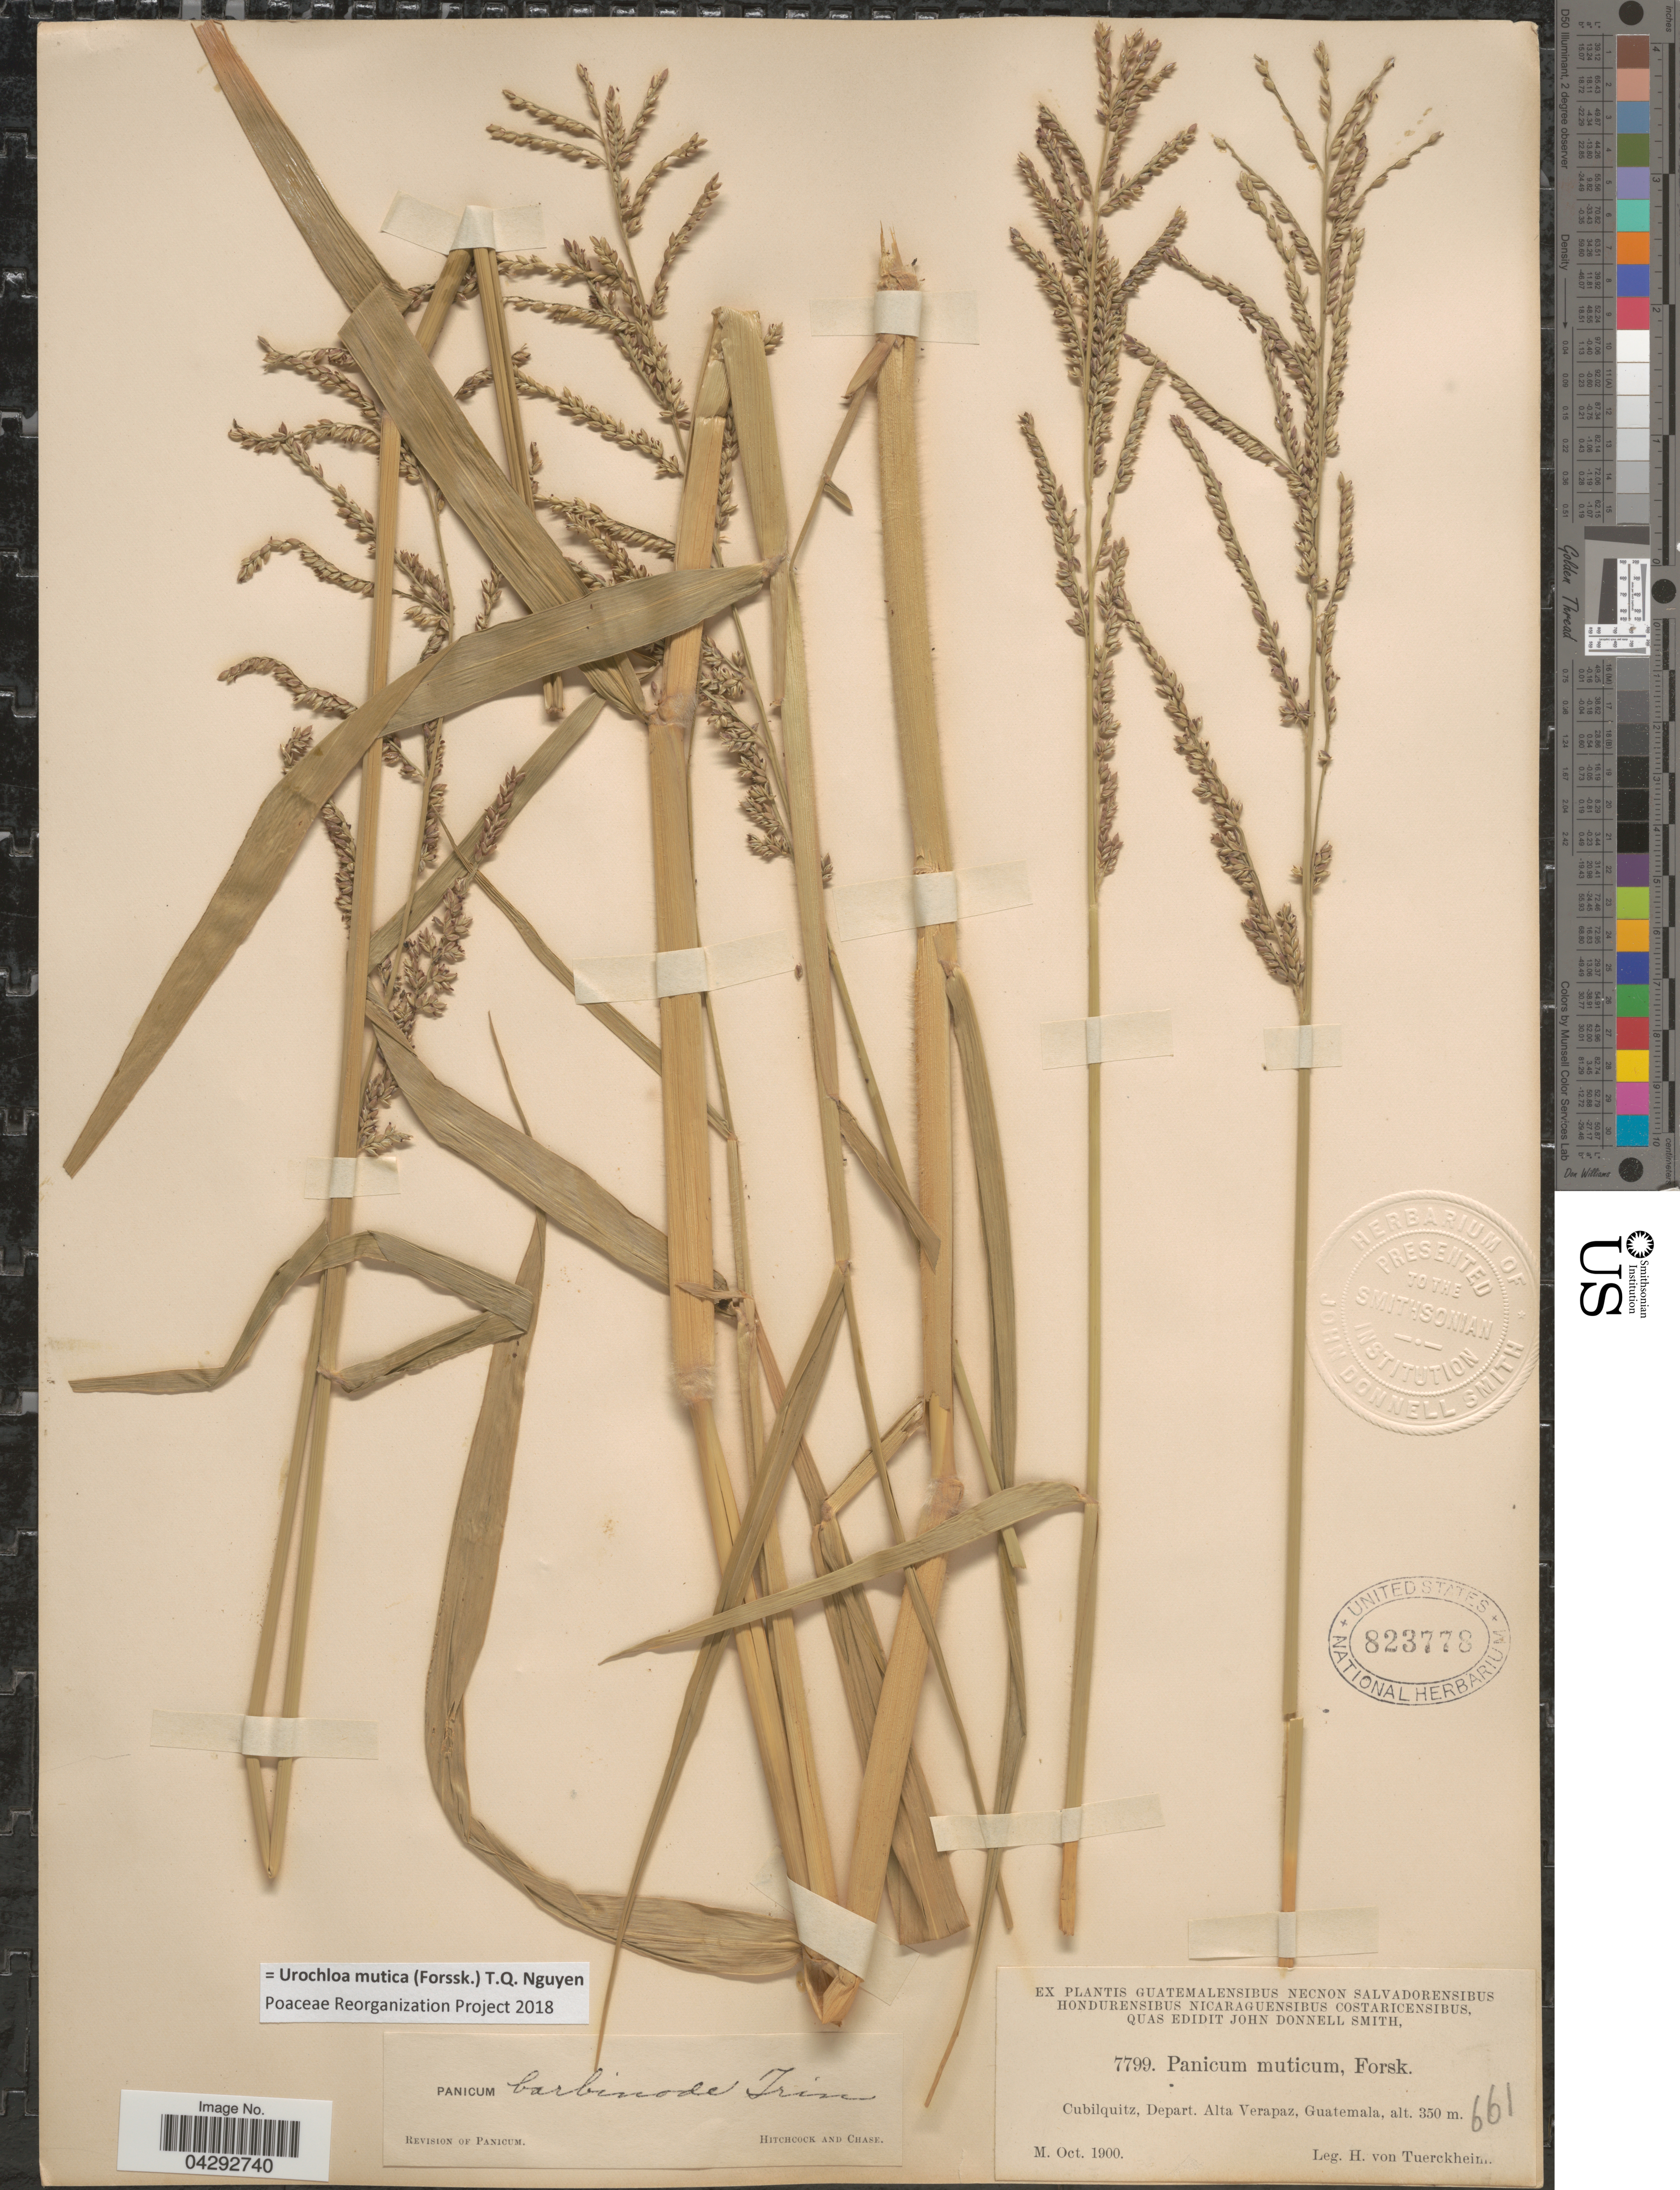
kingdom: Plantae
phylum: Tracheophyta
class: Liliopsida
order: Poales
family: Poaceae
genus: Urochloa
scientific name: Urochloa mutica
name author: (Forssk.) T.Q. Nguyen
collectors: H. von Tuerckheim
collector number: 7799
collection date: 1900-10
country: Guatemala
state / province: Alta Verapaz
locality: Cubilquitz, Depart. Alta Verapaz.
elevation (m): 350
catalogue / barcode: US 823778